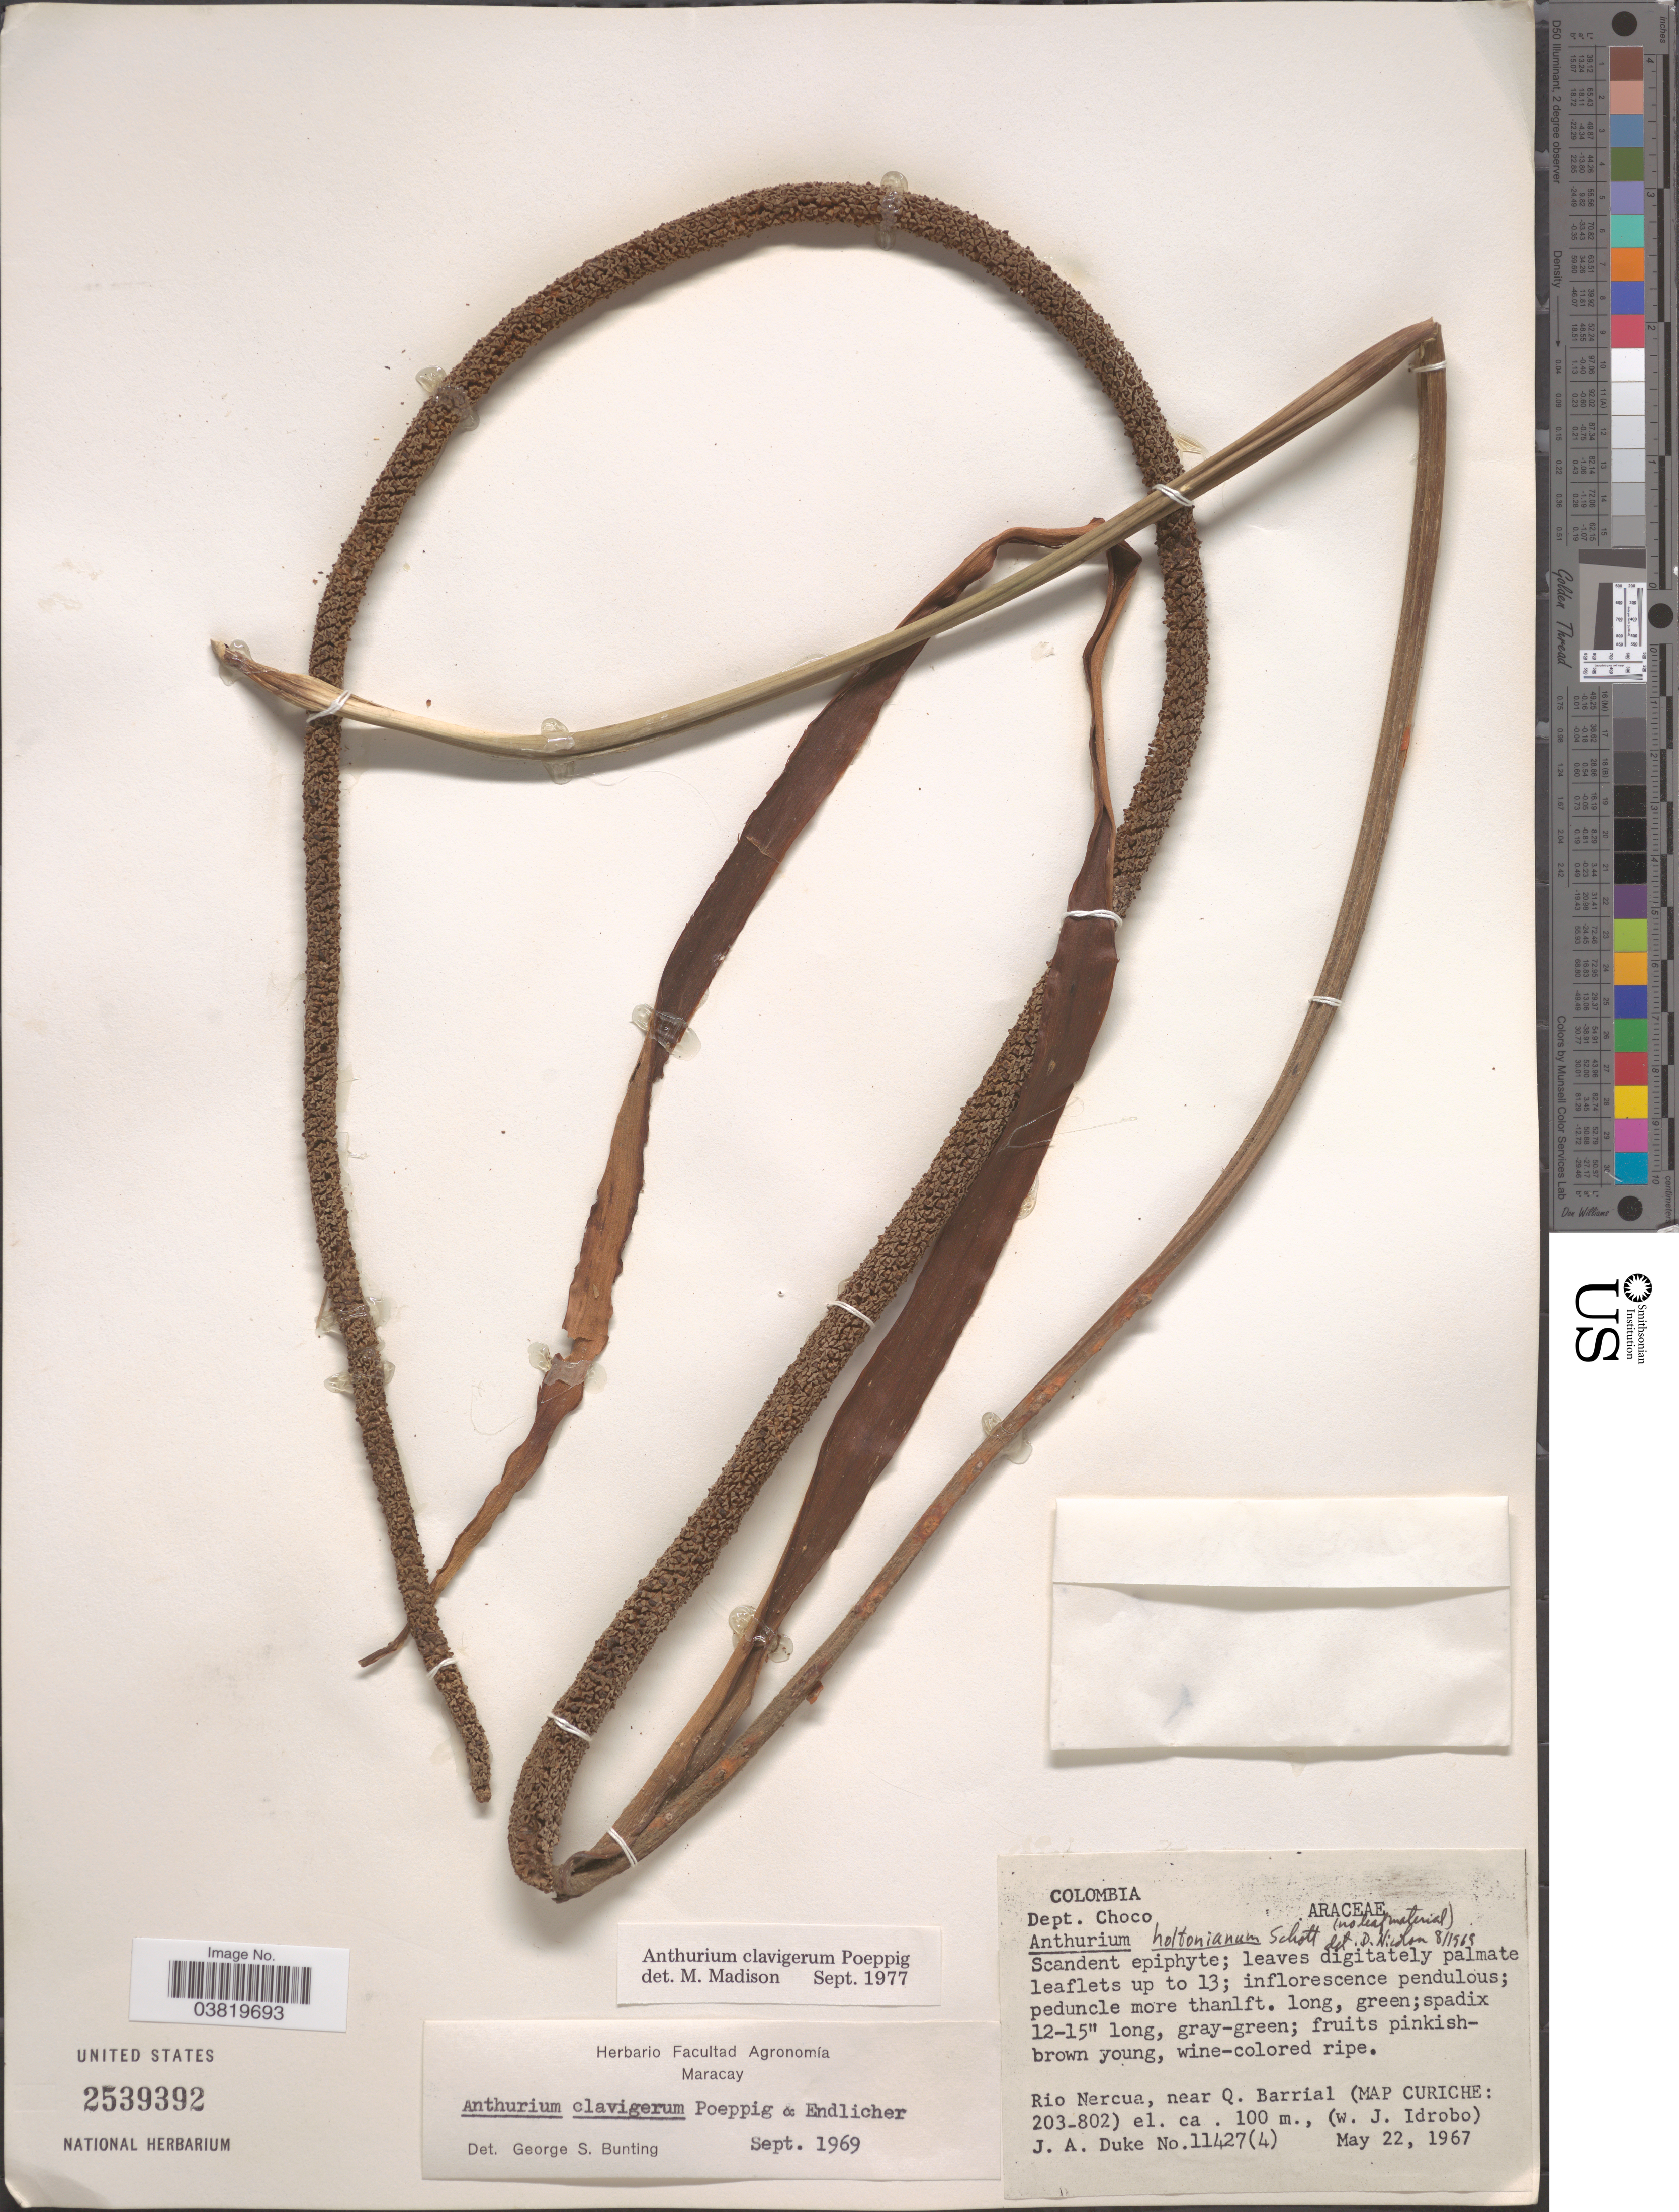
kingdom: Plantae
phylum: Tracheophyta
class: Liliopsida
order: Alismatales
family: Araceae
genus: Anthurium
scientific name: Anthurium clavigerum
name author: Poepp. & Endl.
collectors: J. A. Duke & J. M. Idrobo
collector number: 11427(4)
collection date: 1967-05-22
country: Colombia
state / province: Chocó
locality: Dept. Choco. Rio Nercua, near Q. Barrial (MAP Curiche: 203-802).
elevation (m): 100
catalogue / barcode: US 2539392